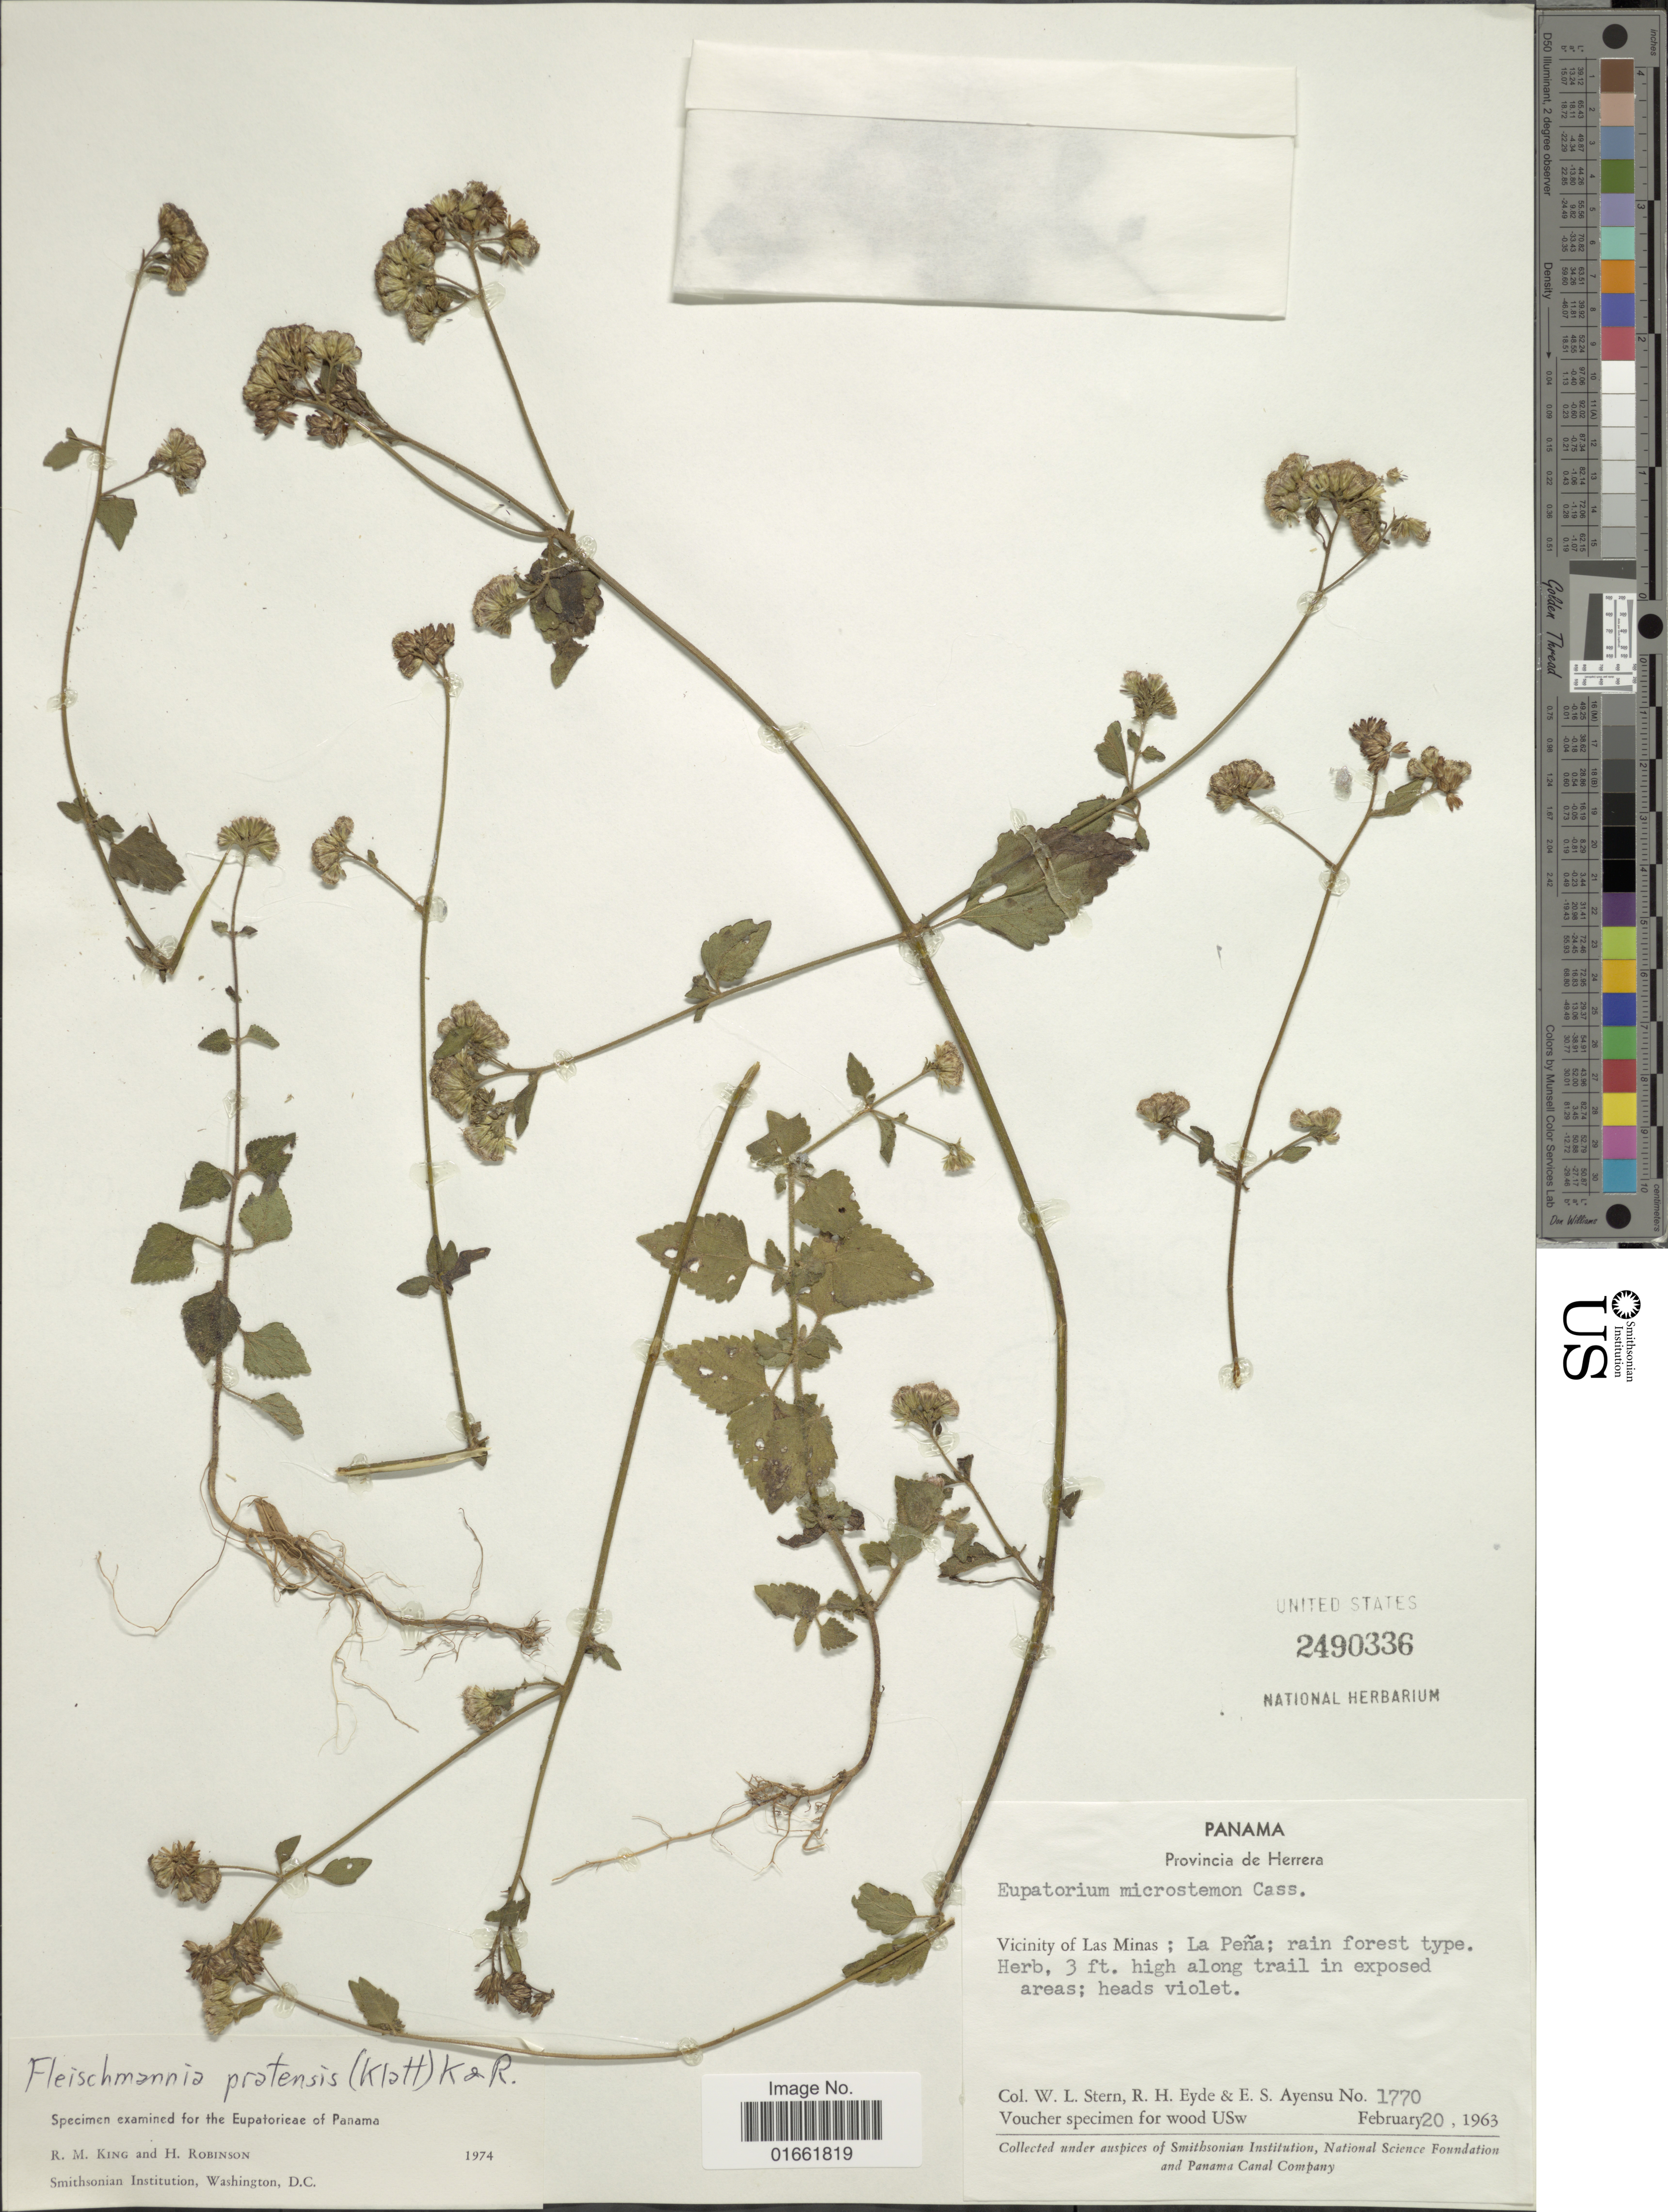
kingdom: Plantae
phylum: Tracheophyta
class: Magnoliopsida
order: Asterales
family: Asteraceae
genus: Fleischmannia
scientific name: Fleischmannia pratensis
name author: (Klatt) R.M. King & H. Rob.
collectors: W. L. Stern, R. H. Eyde & E. S. Ayensu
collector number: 1770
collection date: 1963-02-20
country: Panama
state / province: Herrera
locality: Provincia de Herrera. Vicinity of Las Minas: La Peña; rain forest type.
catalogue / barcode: US 2490336